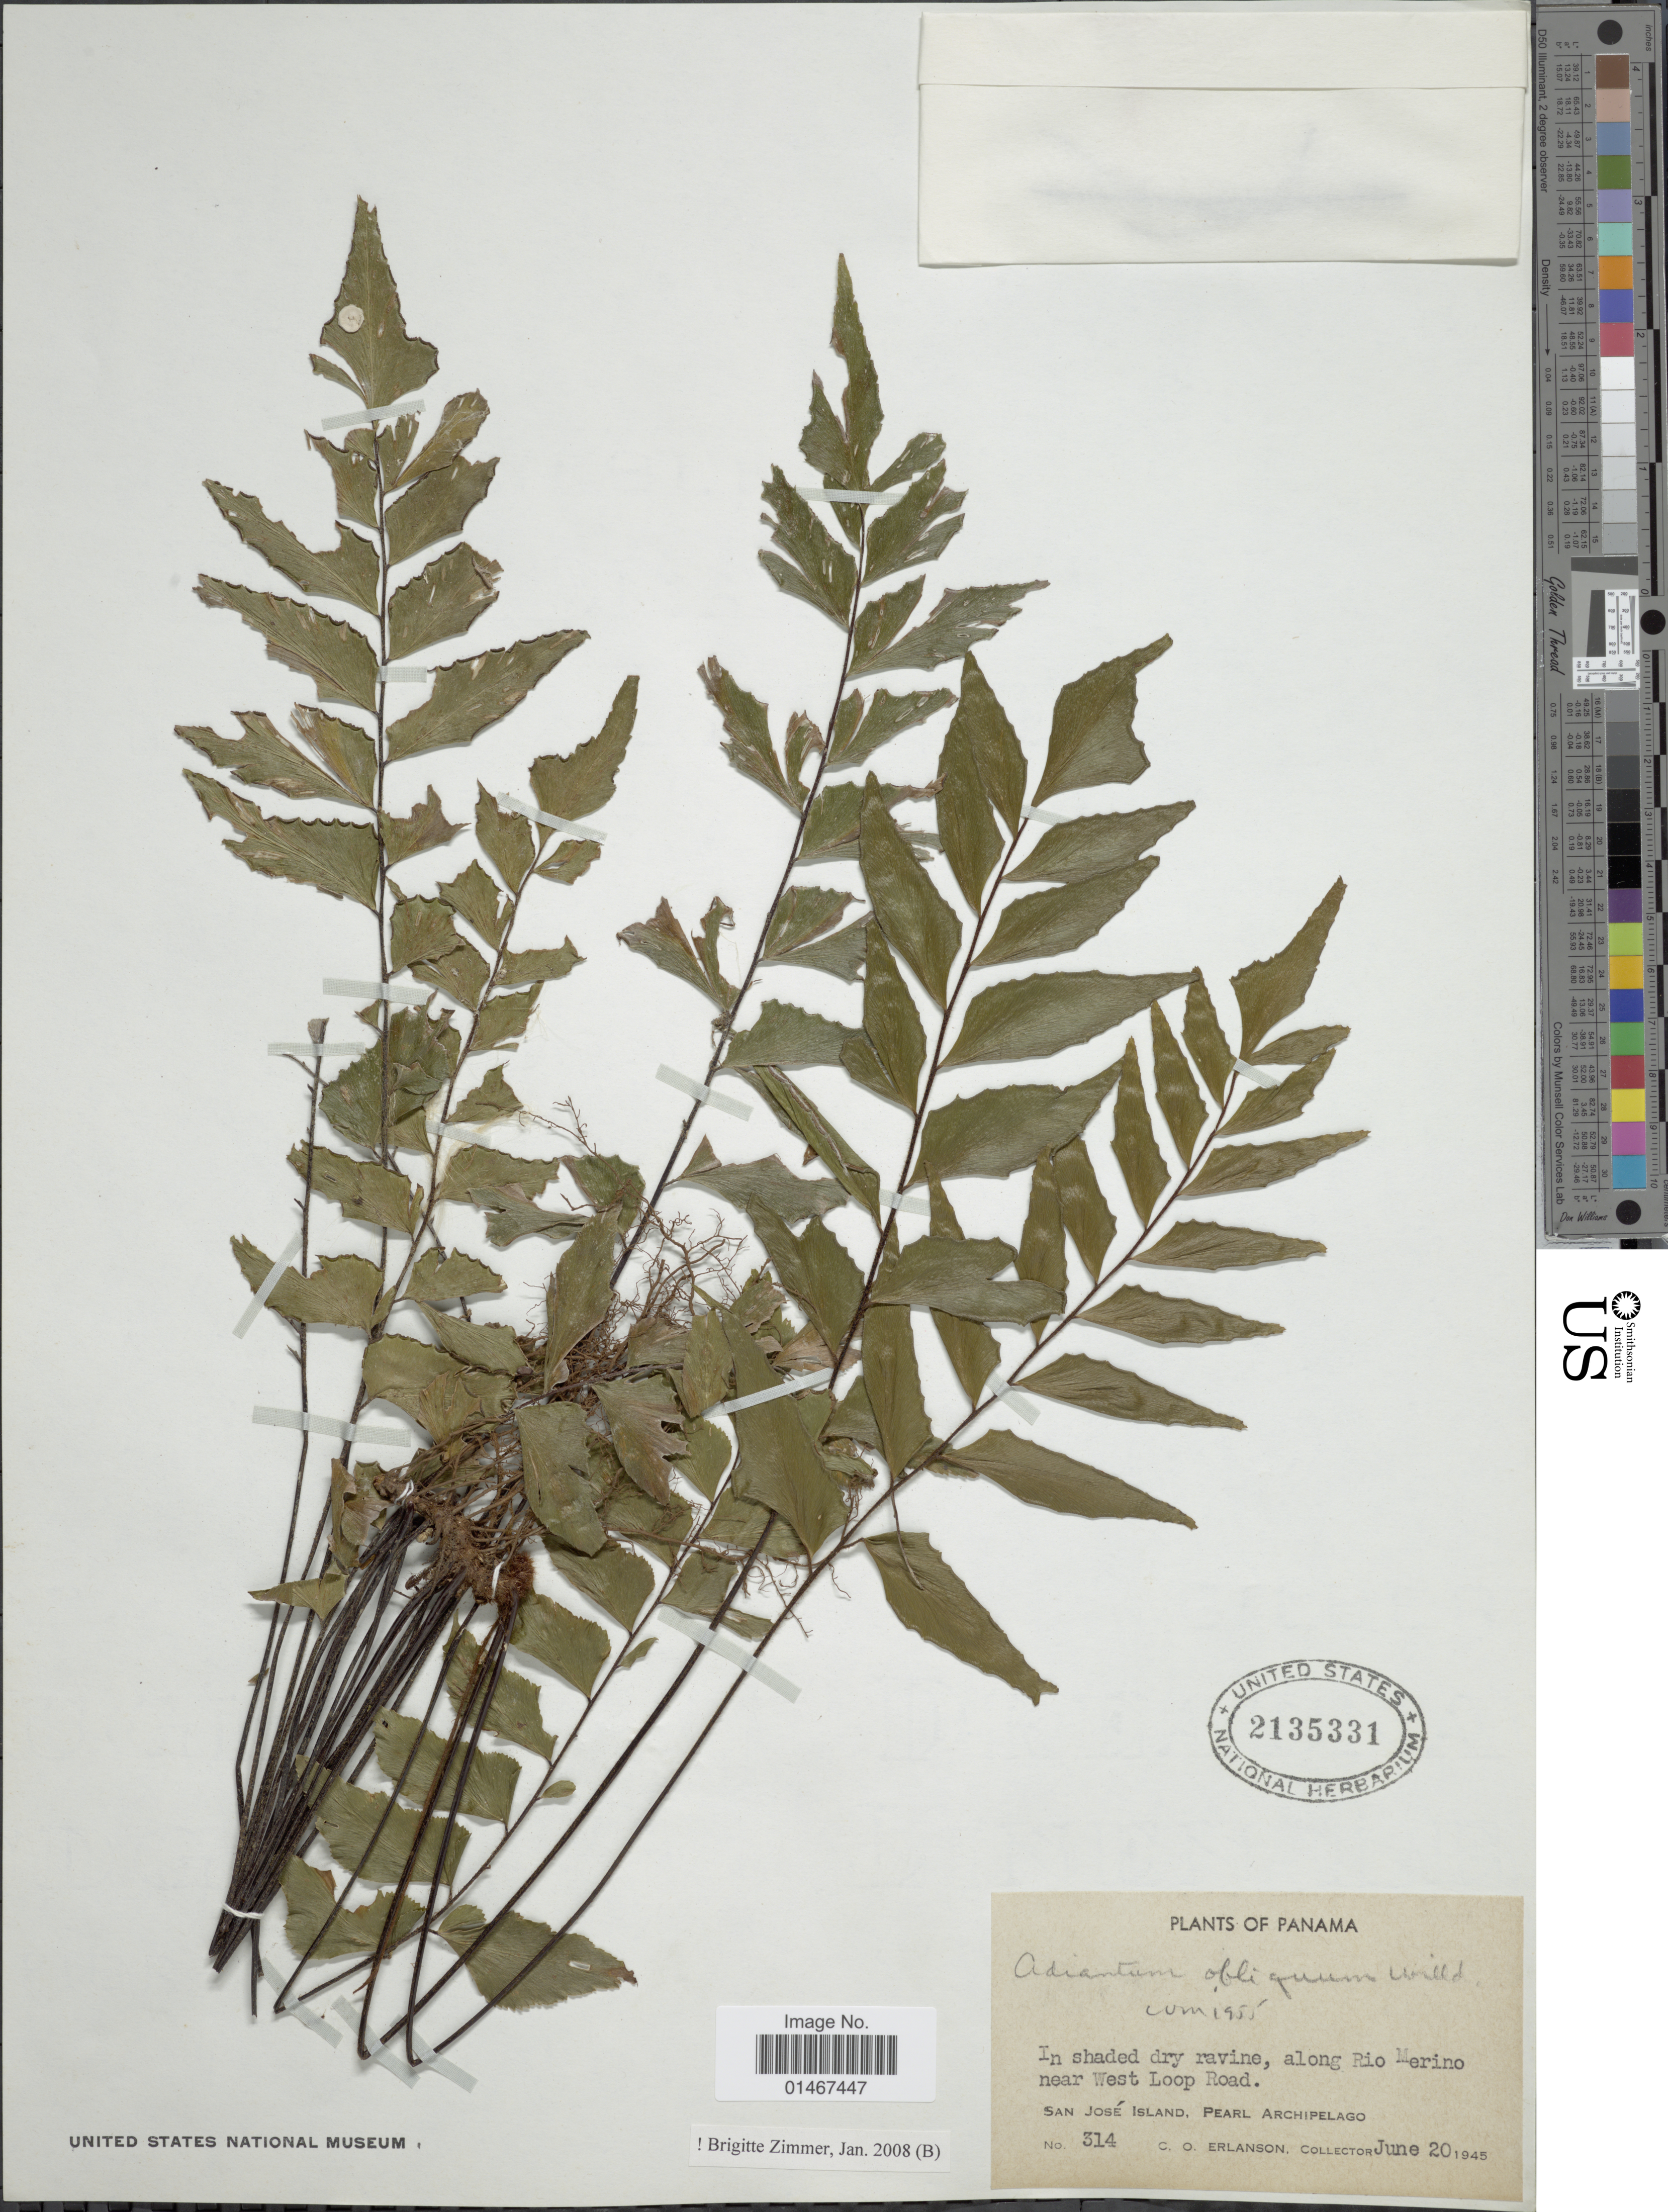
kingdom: Plantae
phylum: Tracheophyta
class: Polypodiopsida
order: Polypodiales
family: Pteridaceae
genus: Adiantum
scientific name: Adiantum obliquum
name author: Willd.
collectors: C. O. Erlanson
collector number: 314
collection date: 1945-06-20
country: Panama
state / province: Panamá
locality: In shades dry ravine, along Rio Merino near West Loop Road. San Jose Island, Pearl Archipelago.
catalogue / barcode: US 2135331